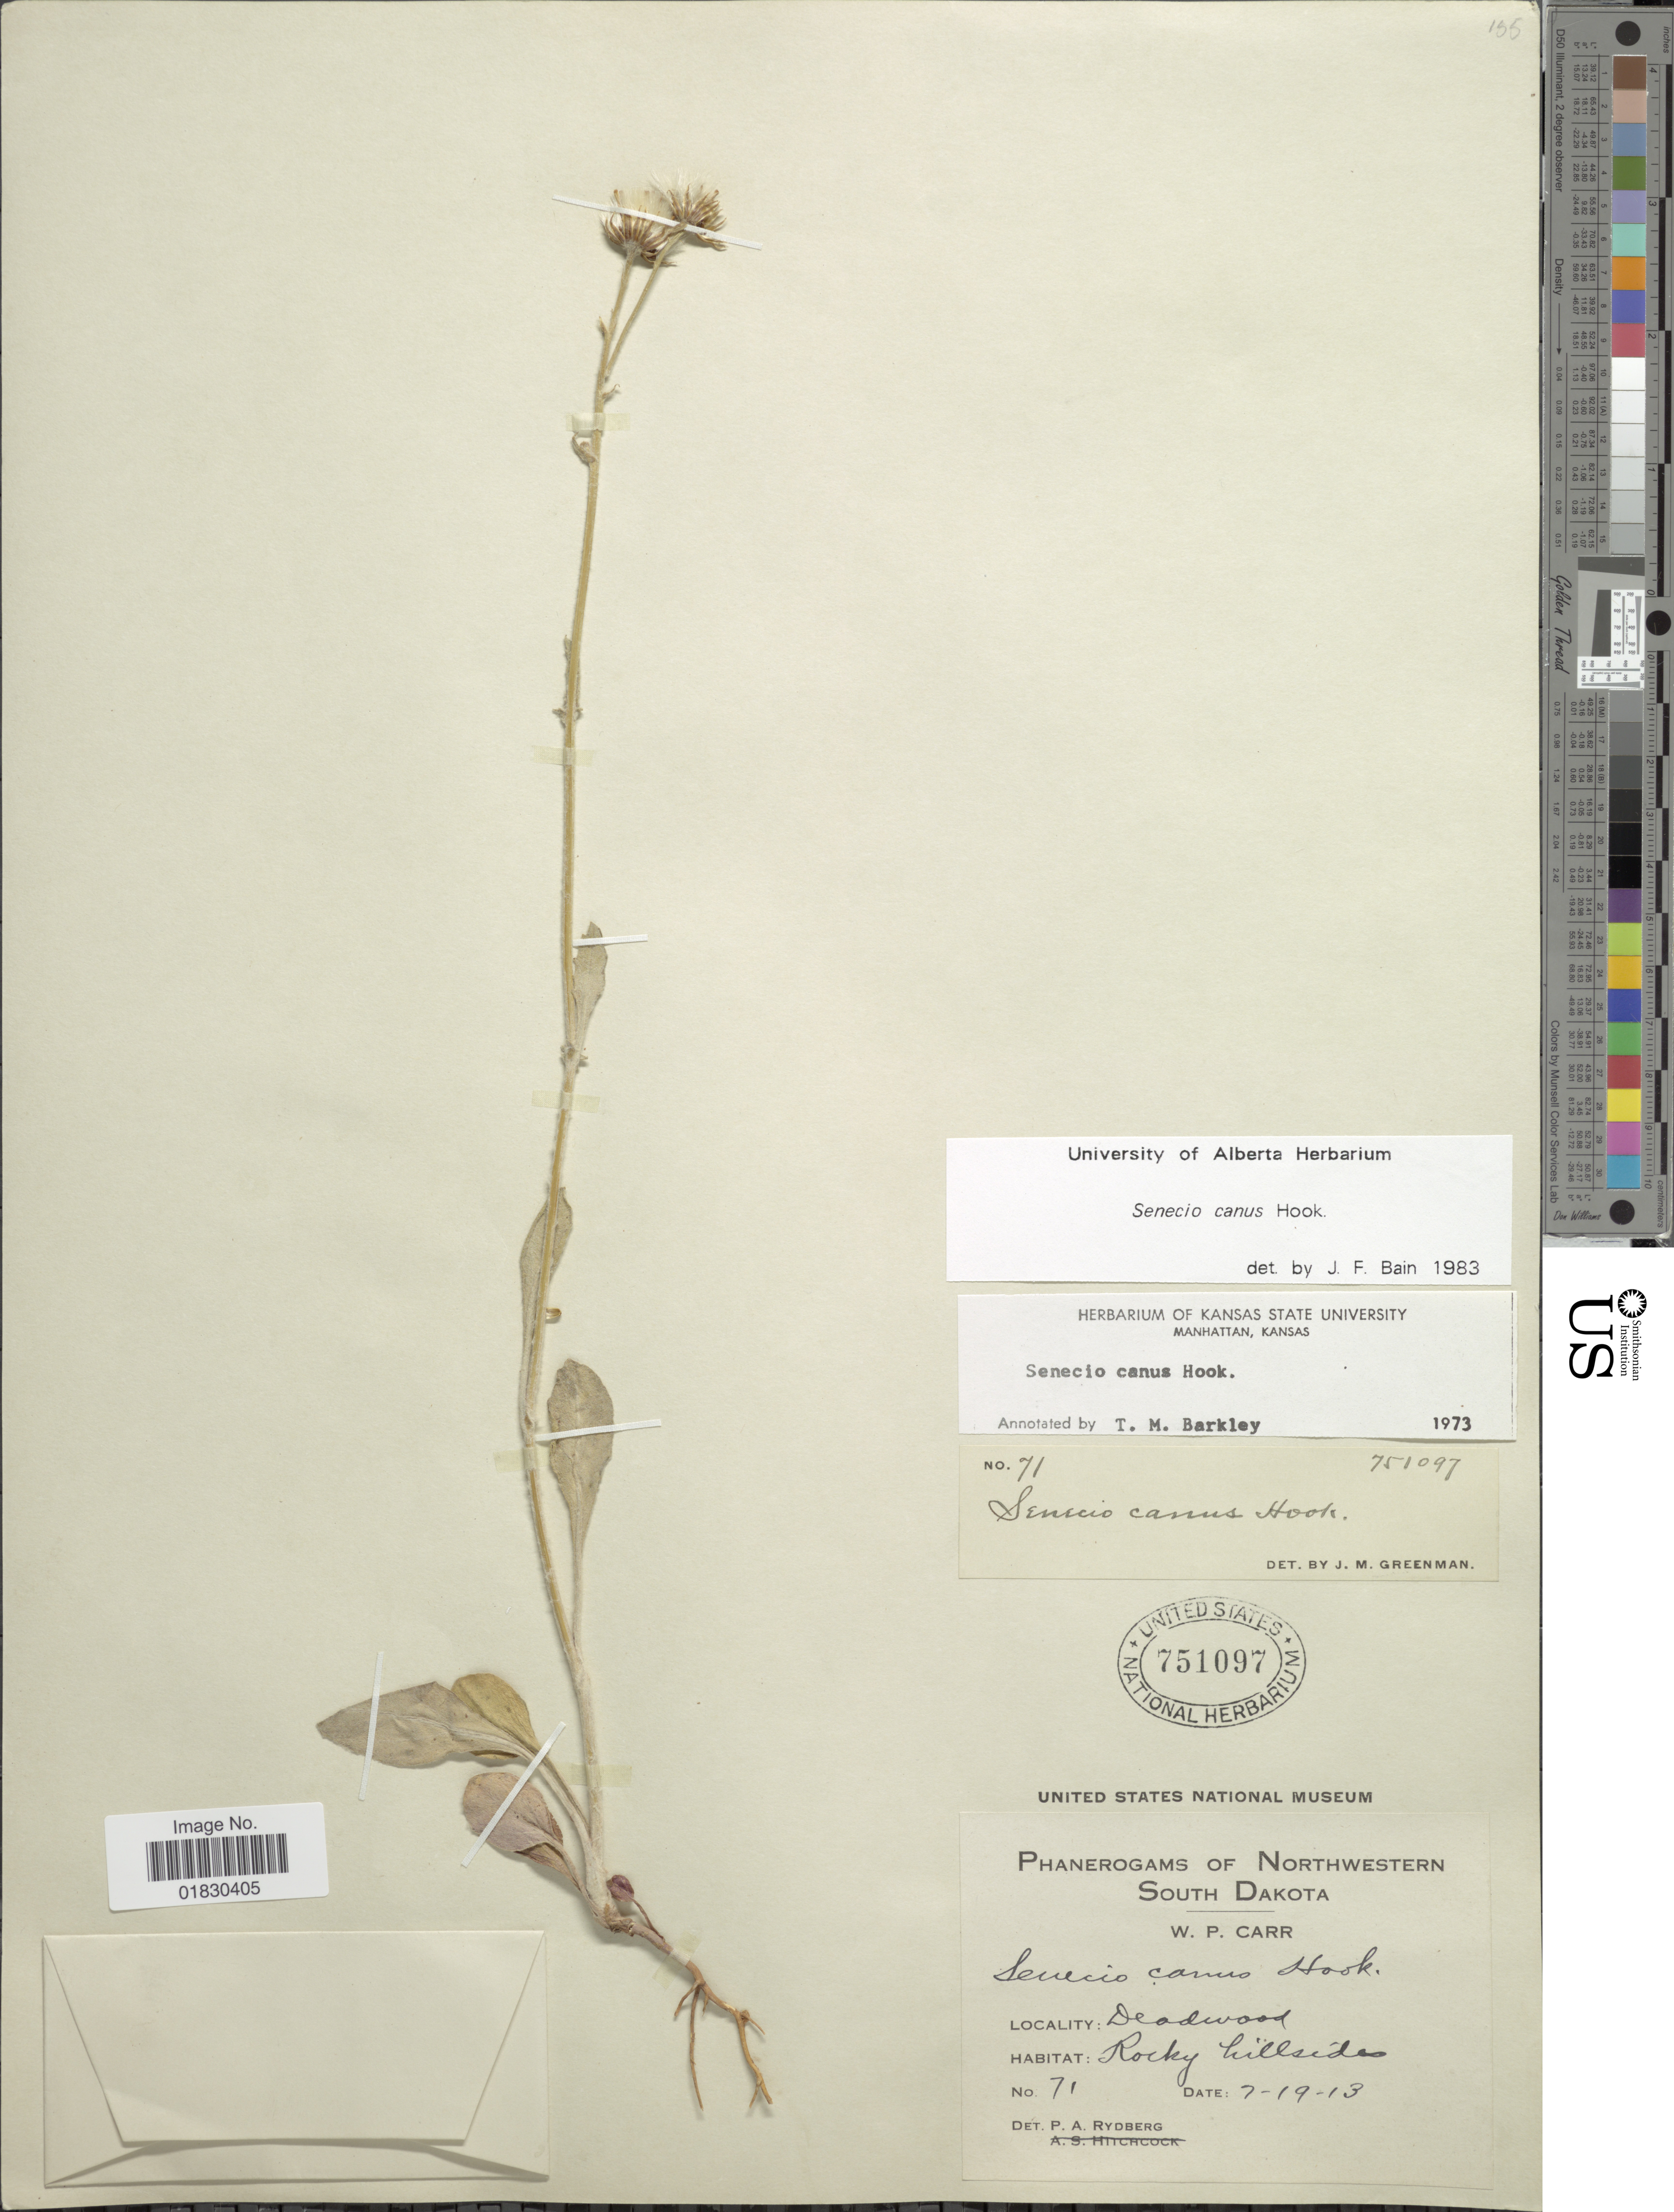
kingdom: Plantae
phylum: Tracheophyta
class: Magnoliopsida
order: Asterales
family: Asteraceae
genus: Packera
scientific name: Packera cana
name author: (Hook.) W.A. Weber & Á. Löve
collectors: W. Carr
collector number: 71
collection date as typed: Transcribed d/m/y: 19/7/13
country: United States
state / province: South Dakota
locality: Northwestern, South Dakota, Deadwood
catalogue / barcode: US 751097